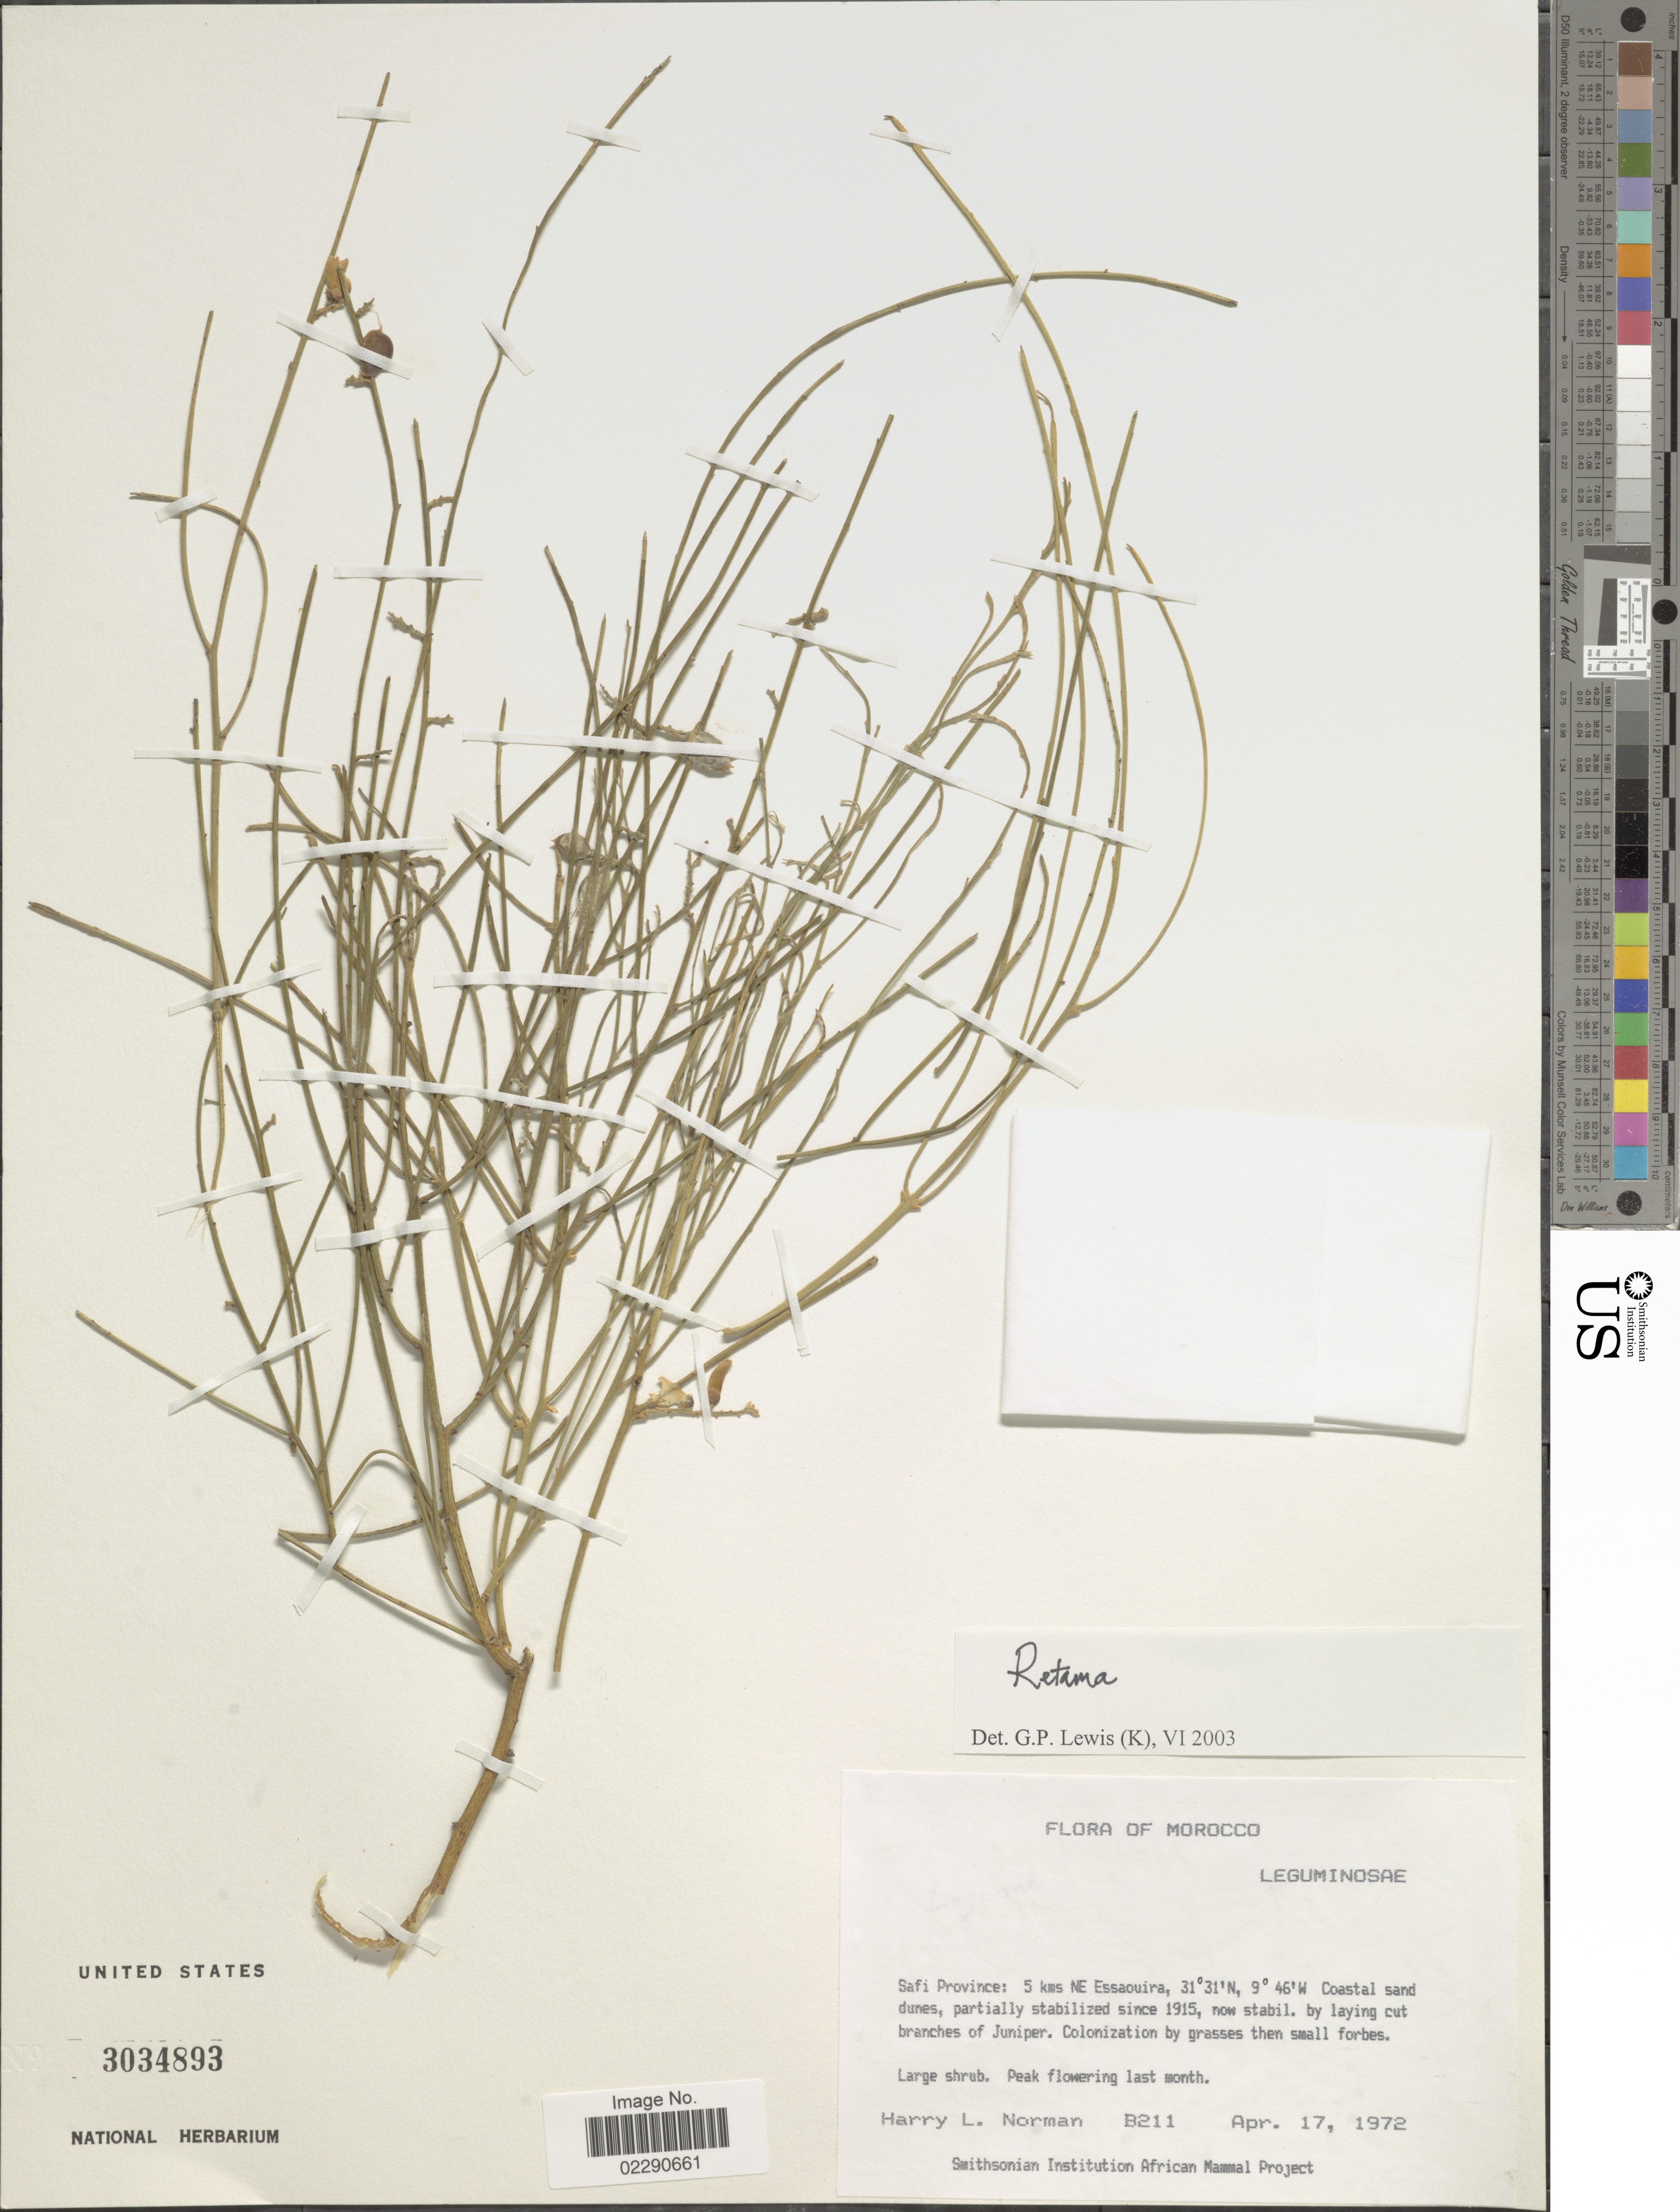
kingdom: Plantae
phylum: Tracheophyta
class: Magnoliopsida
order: Fabales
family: Fabaceae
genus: Genista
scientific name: Genista sp.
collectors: Norman, H.L.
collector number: B211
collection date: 1972-04-17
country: Morocco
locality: Safi Province, 5 kms NE Essaouria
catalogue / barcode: US 3034893